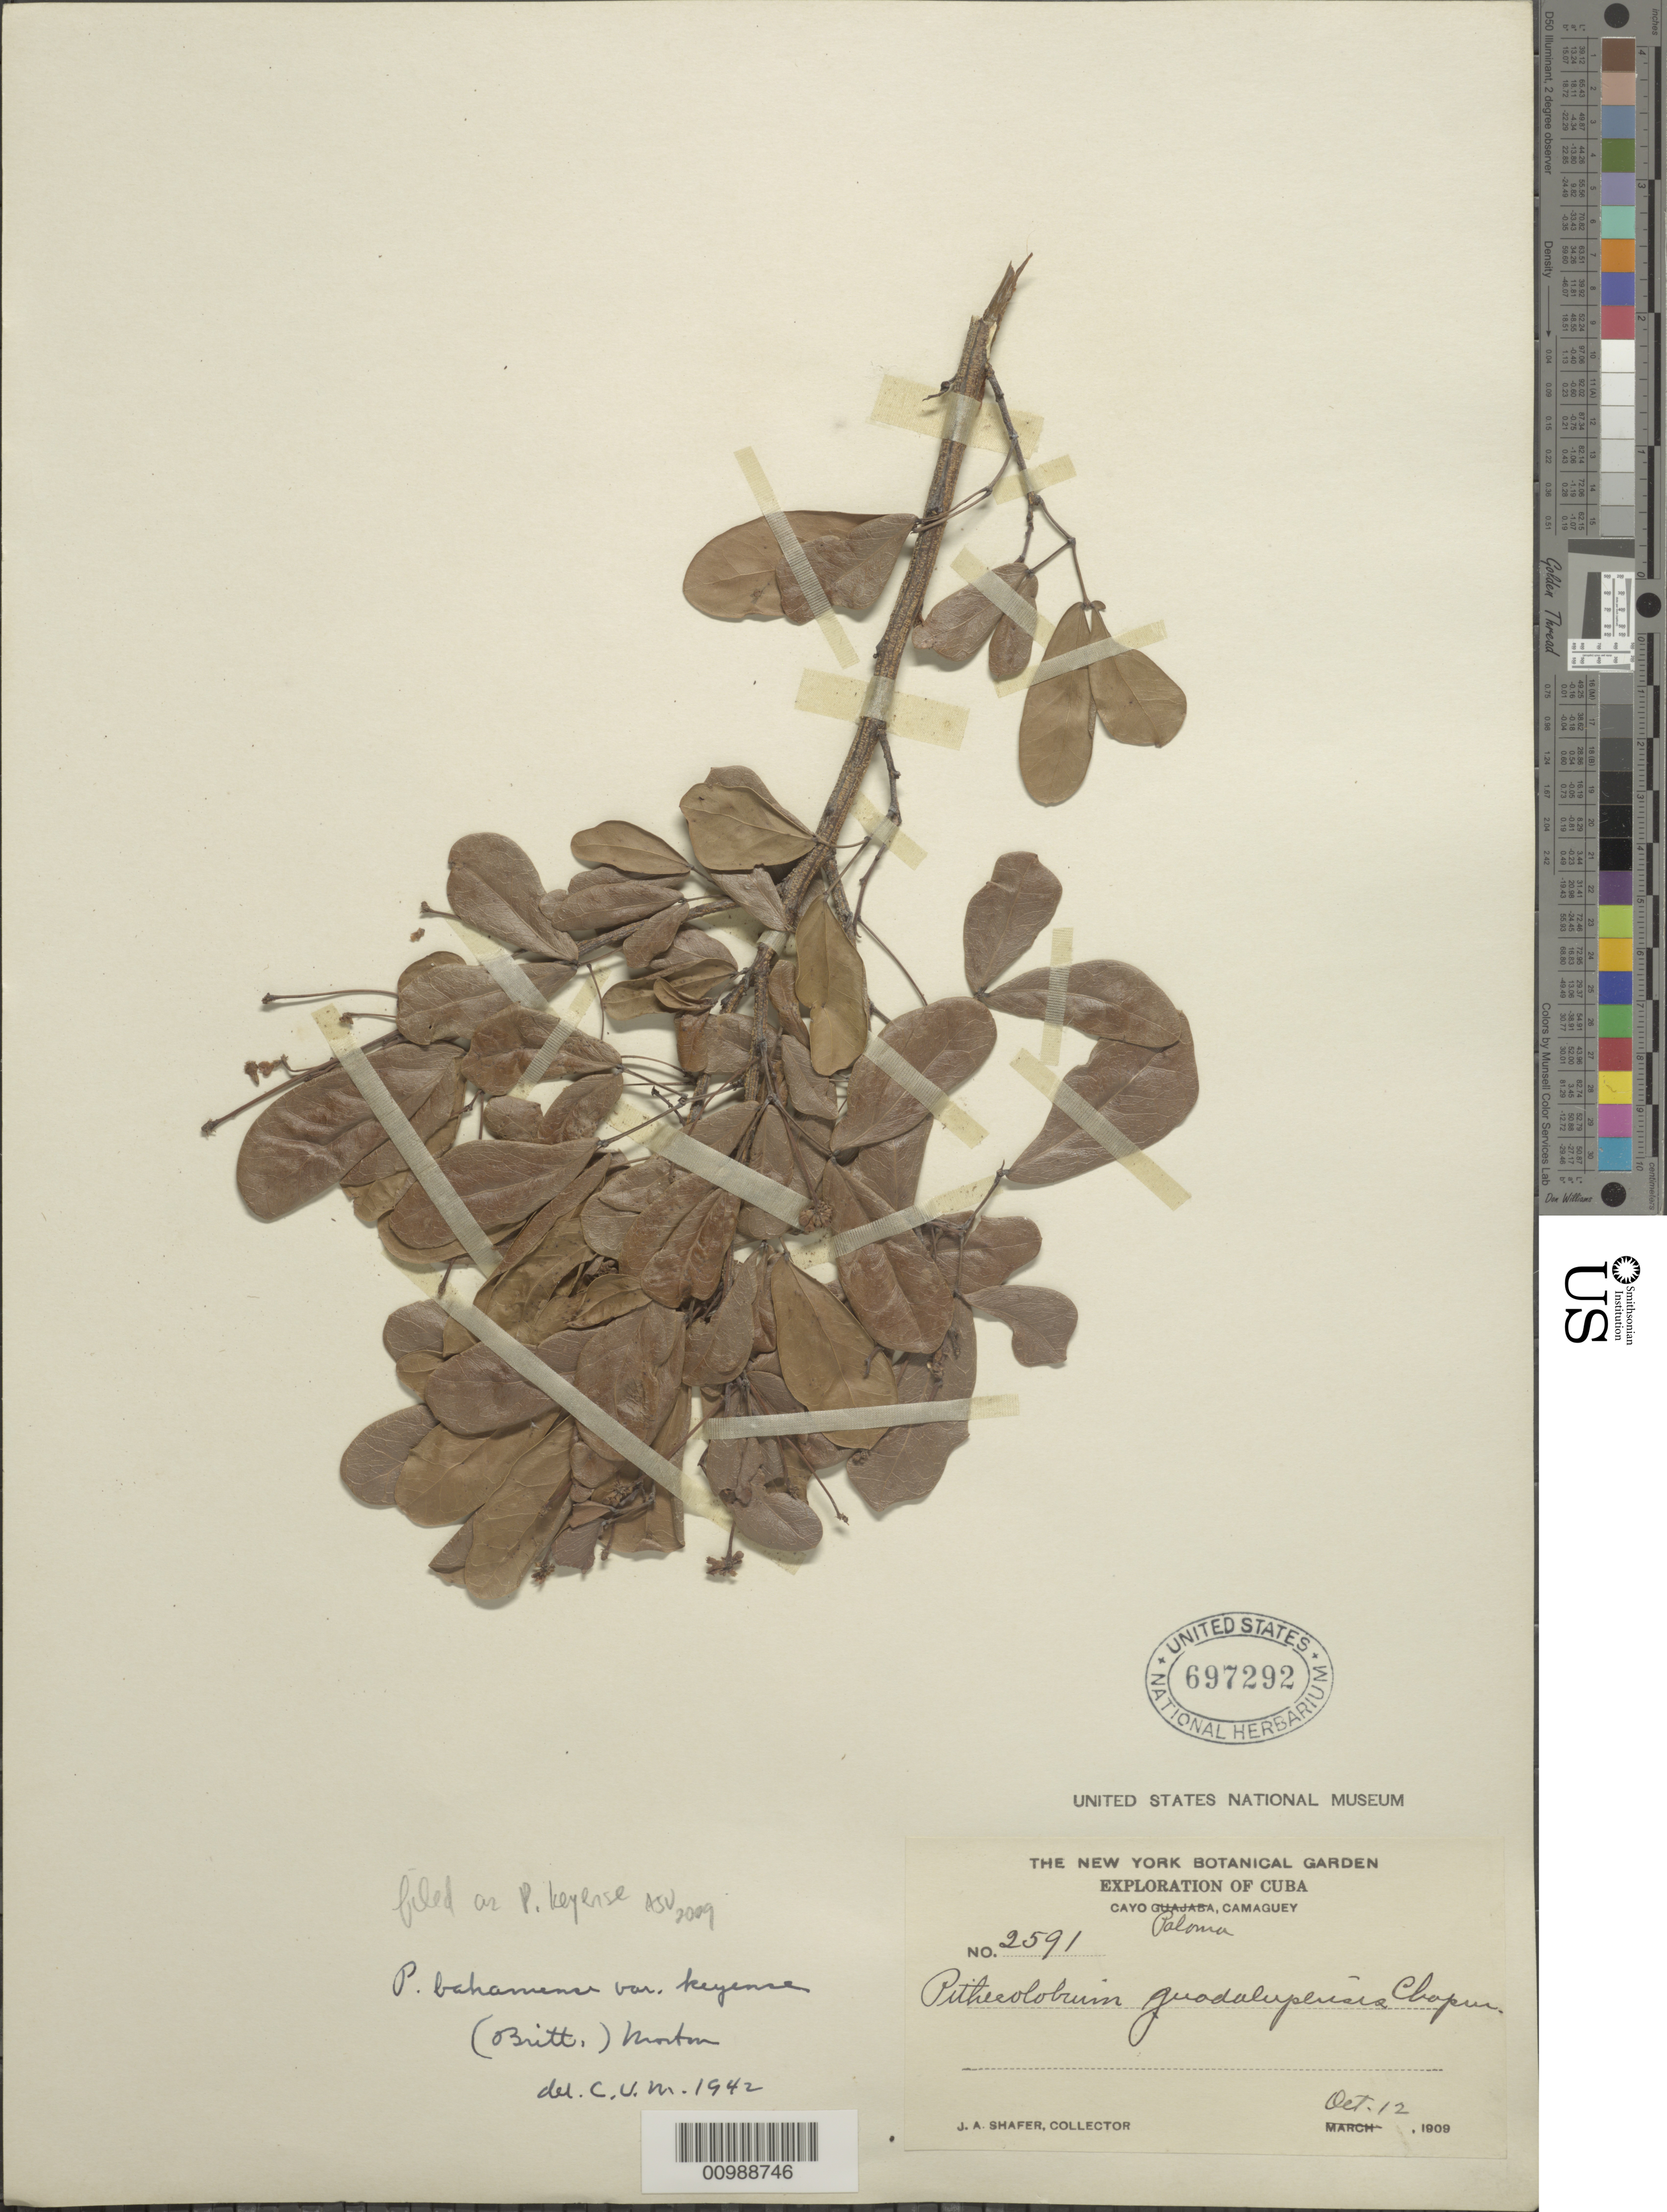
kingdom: Plantae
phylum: Tracheophyta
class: Magnoliopsida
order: Fabales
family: Fabaceae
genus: Pithecellobium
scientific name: Pithecellobium keyense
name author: Britton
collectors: J. A. Shafer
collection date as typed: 12 Oct 1909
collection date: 1909-10-12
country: Cuba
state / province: Camagüey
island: Cuba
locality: Cayo Paloma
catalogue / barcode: US 697292